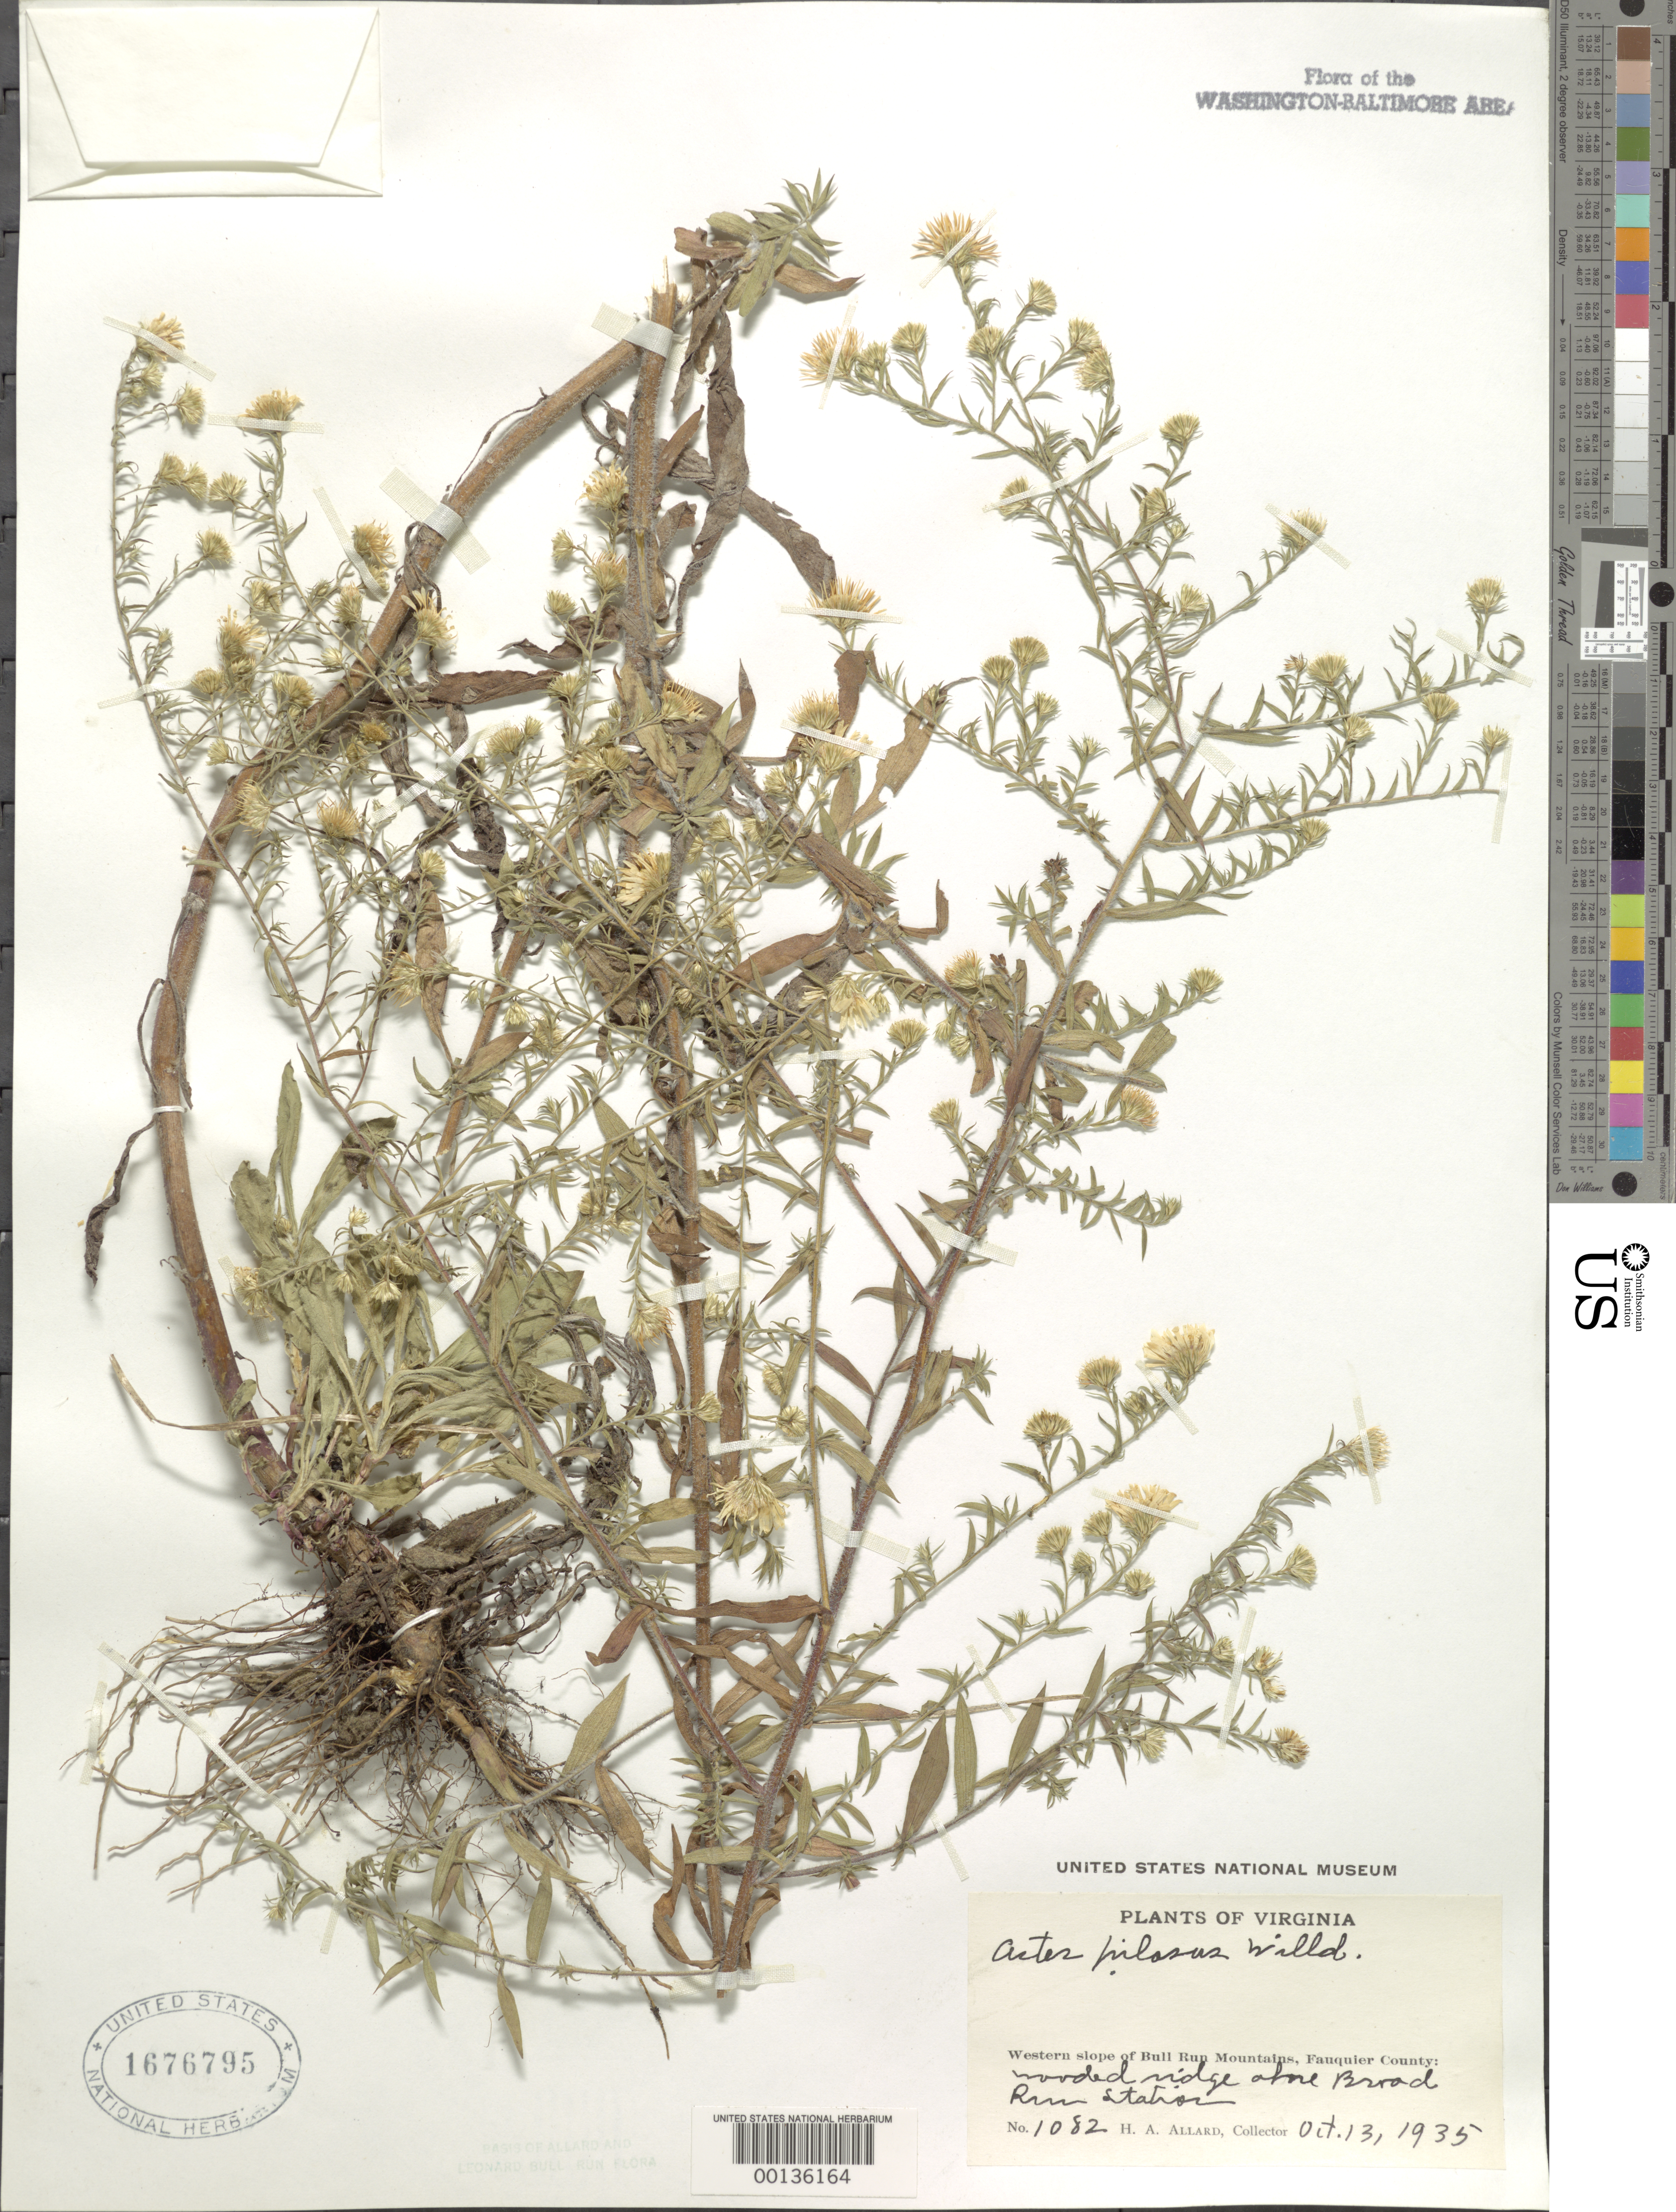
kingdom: Plantae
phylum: Tracheophyta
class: Magnoliopsida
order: Asterales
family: Asteraceae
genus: Symphyotrichum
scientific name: Symphyotrichum pilosum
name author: (Willd.) G.L. Nesom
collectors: H. A. Allard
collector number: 1082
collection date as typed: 13 Oct 1935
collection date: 1935-10-13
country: United States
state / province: Virginia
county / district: Fauquier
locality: Above Broad Run Station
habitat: Wooded ridge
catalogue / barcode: US 1676795